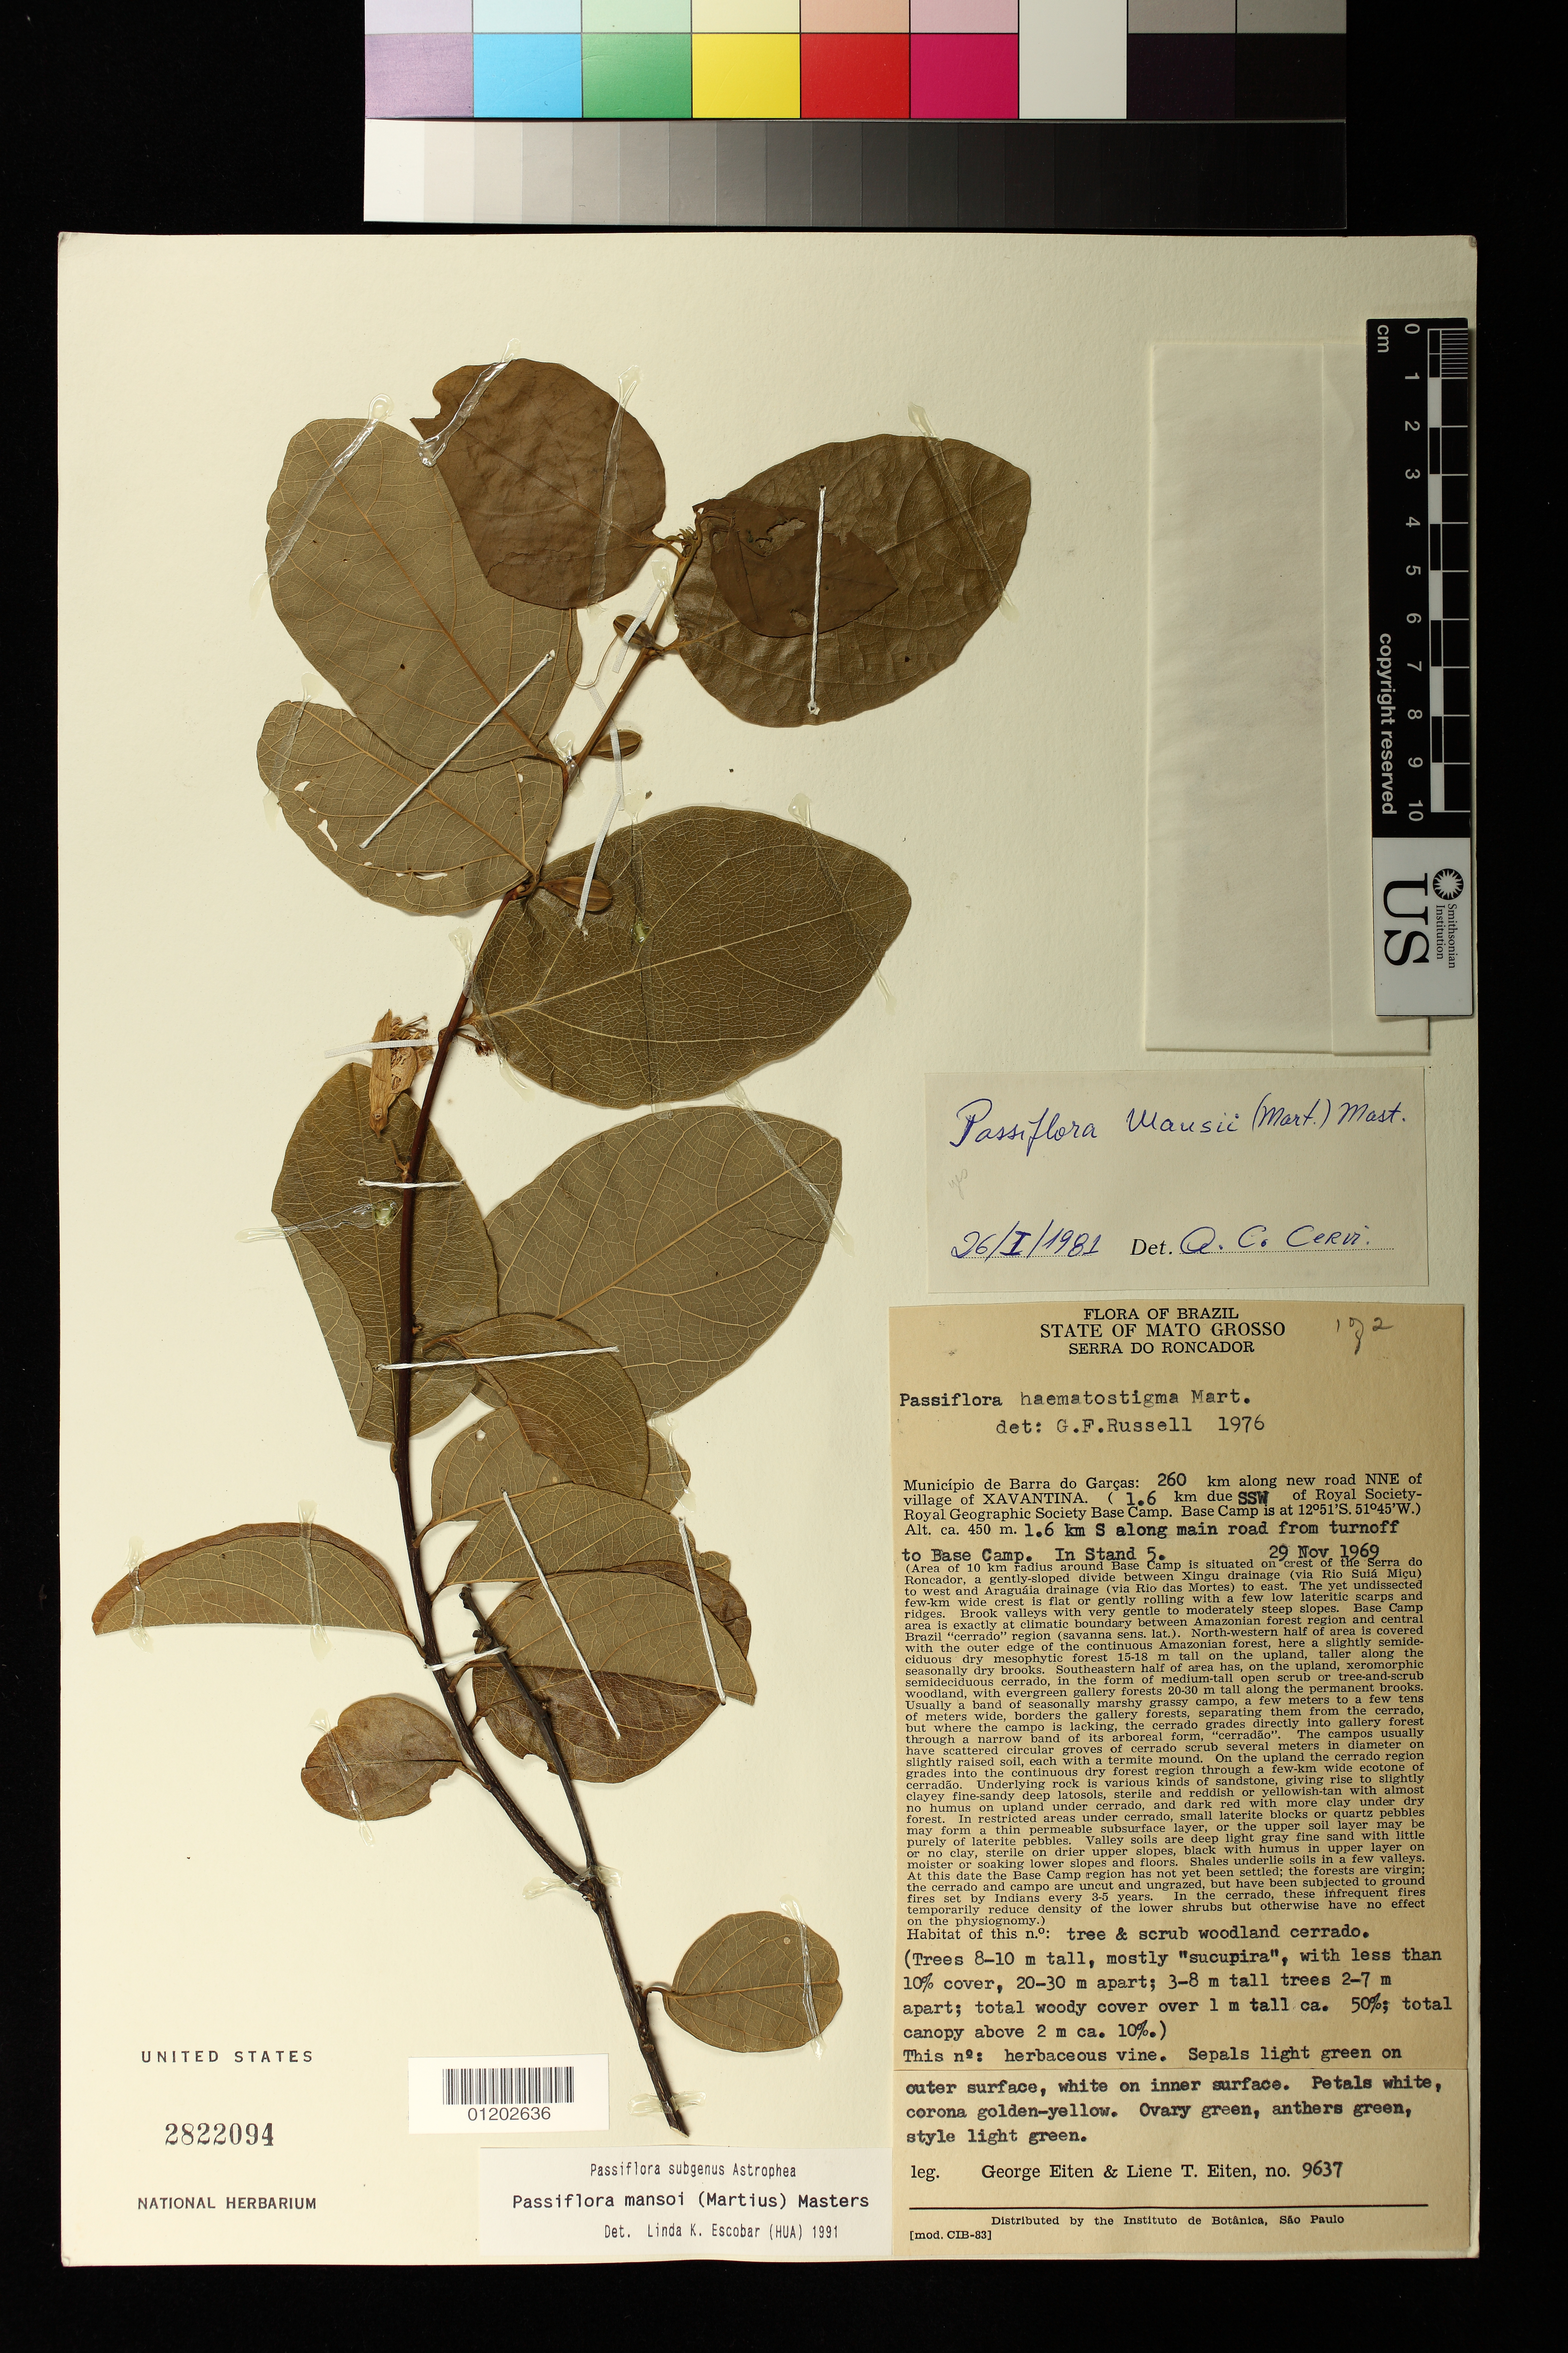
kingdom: Plantae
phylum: Tracheophyta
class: Magnoliopsida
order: Malpighiales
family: Passifloraceae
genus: Passiflora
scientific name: Passiflora mansoi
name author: (Mart.) Mast.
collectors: G. Eiten & L. T. Eiten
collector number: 9637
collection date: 1969-11-29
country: Brazil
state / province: Mato Grosso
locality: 1.6 km S along main road from turnoff to Base Camp (at listed Lat./Long.). In Stand 5.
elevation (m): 450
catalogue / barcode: US 2822094